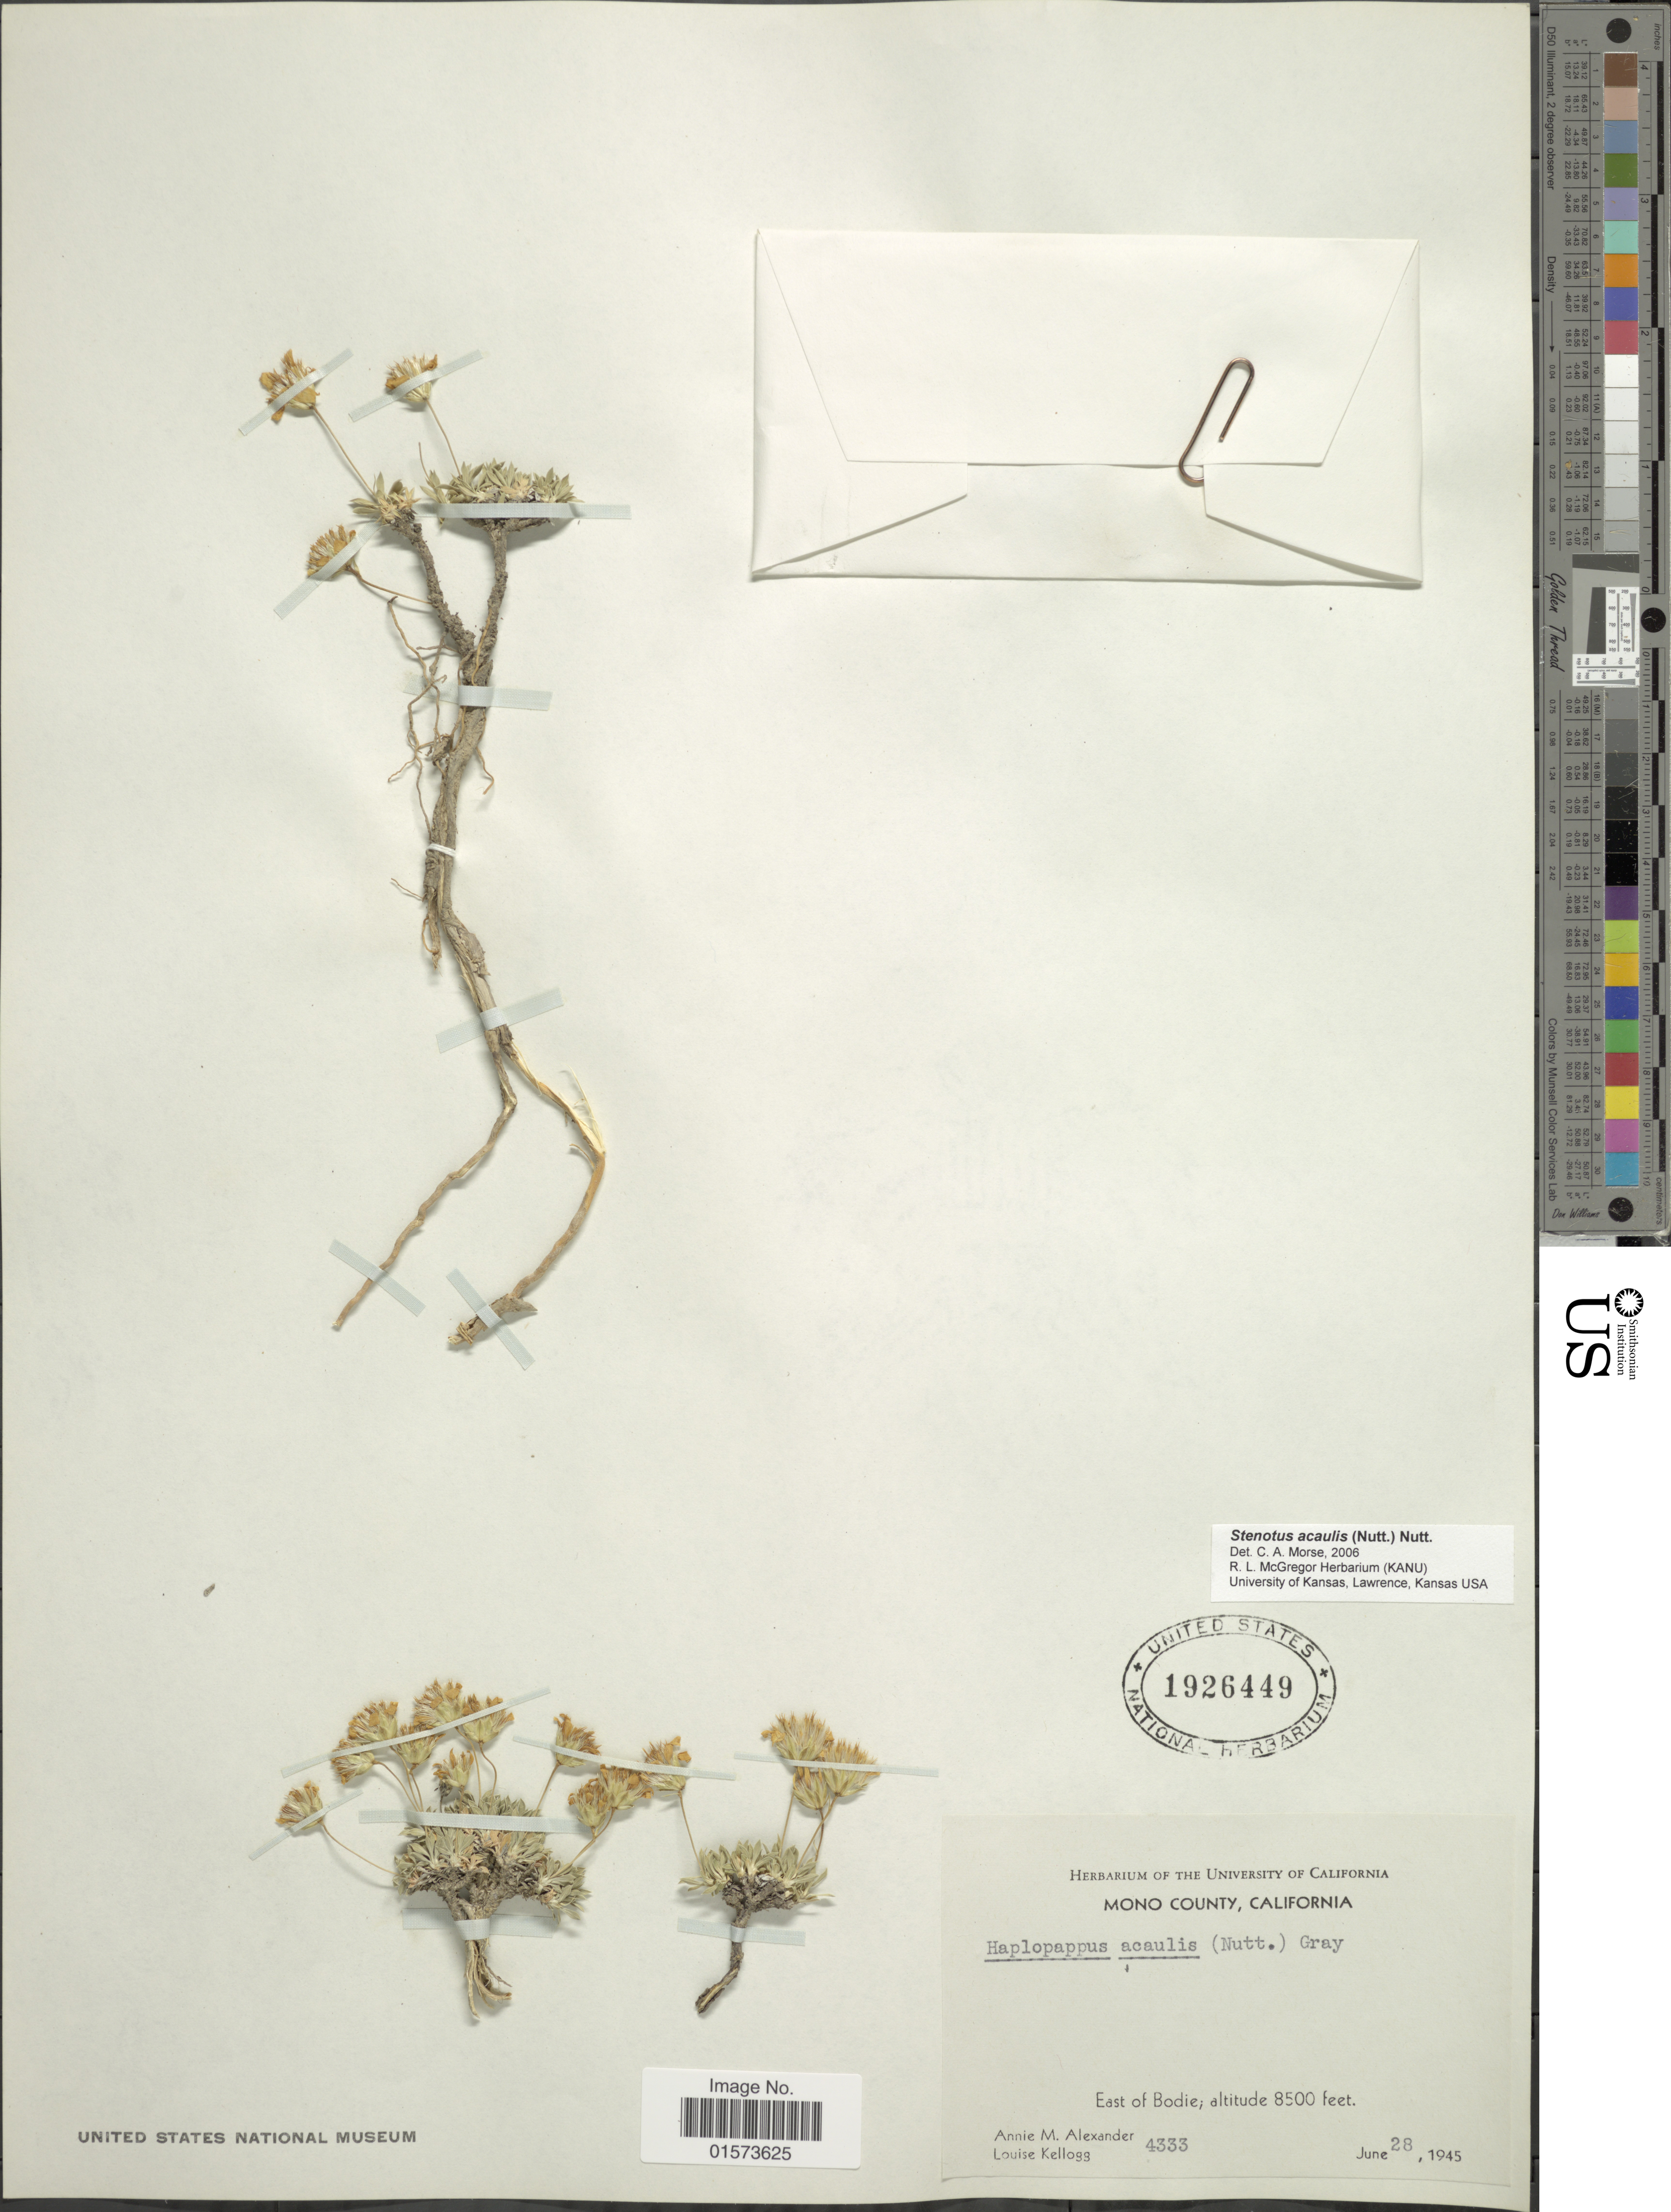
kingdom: Plantae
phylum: Tracheophyta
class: Magnoliopsida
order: Asterales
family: Asteraceae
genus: Stenotus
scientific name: Stenotus acaulis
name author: (Nutt.) Nutt.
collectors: A. M. Alexander & L. Kellogg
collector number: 4333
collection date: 1945-06-28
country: United States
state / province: California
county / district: Mono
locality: Mono County, East of Bodie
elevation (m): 2591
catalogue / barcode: US 1926449